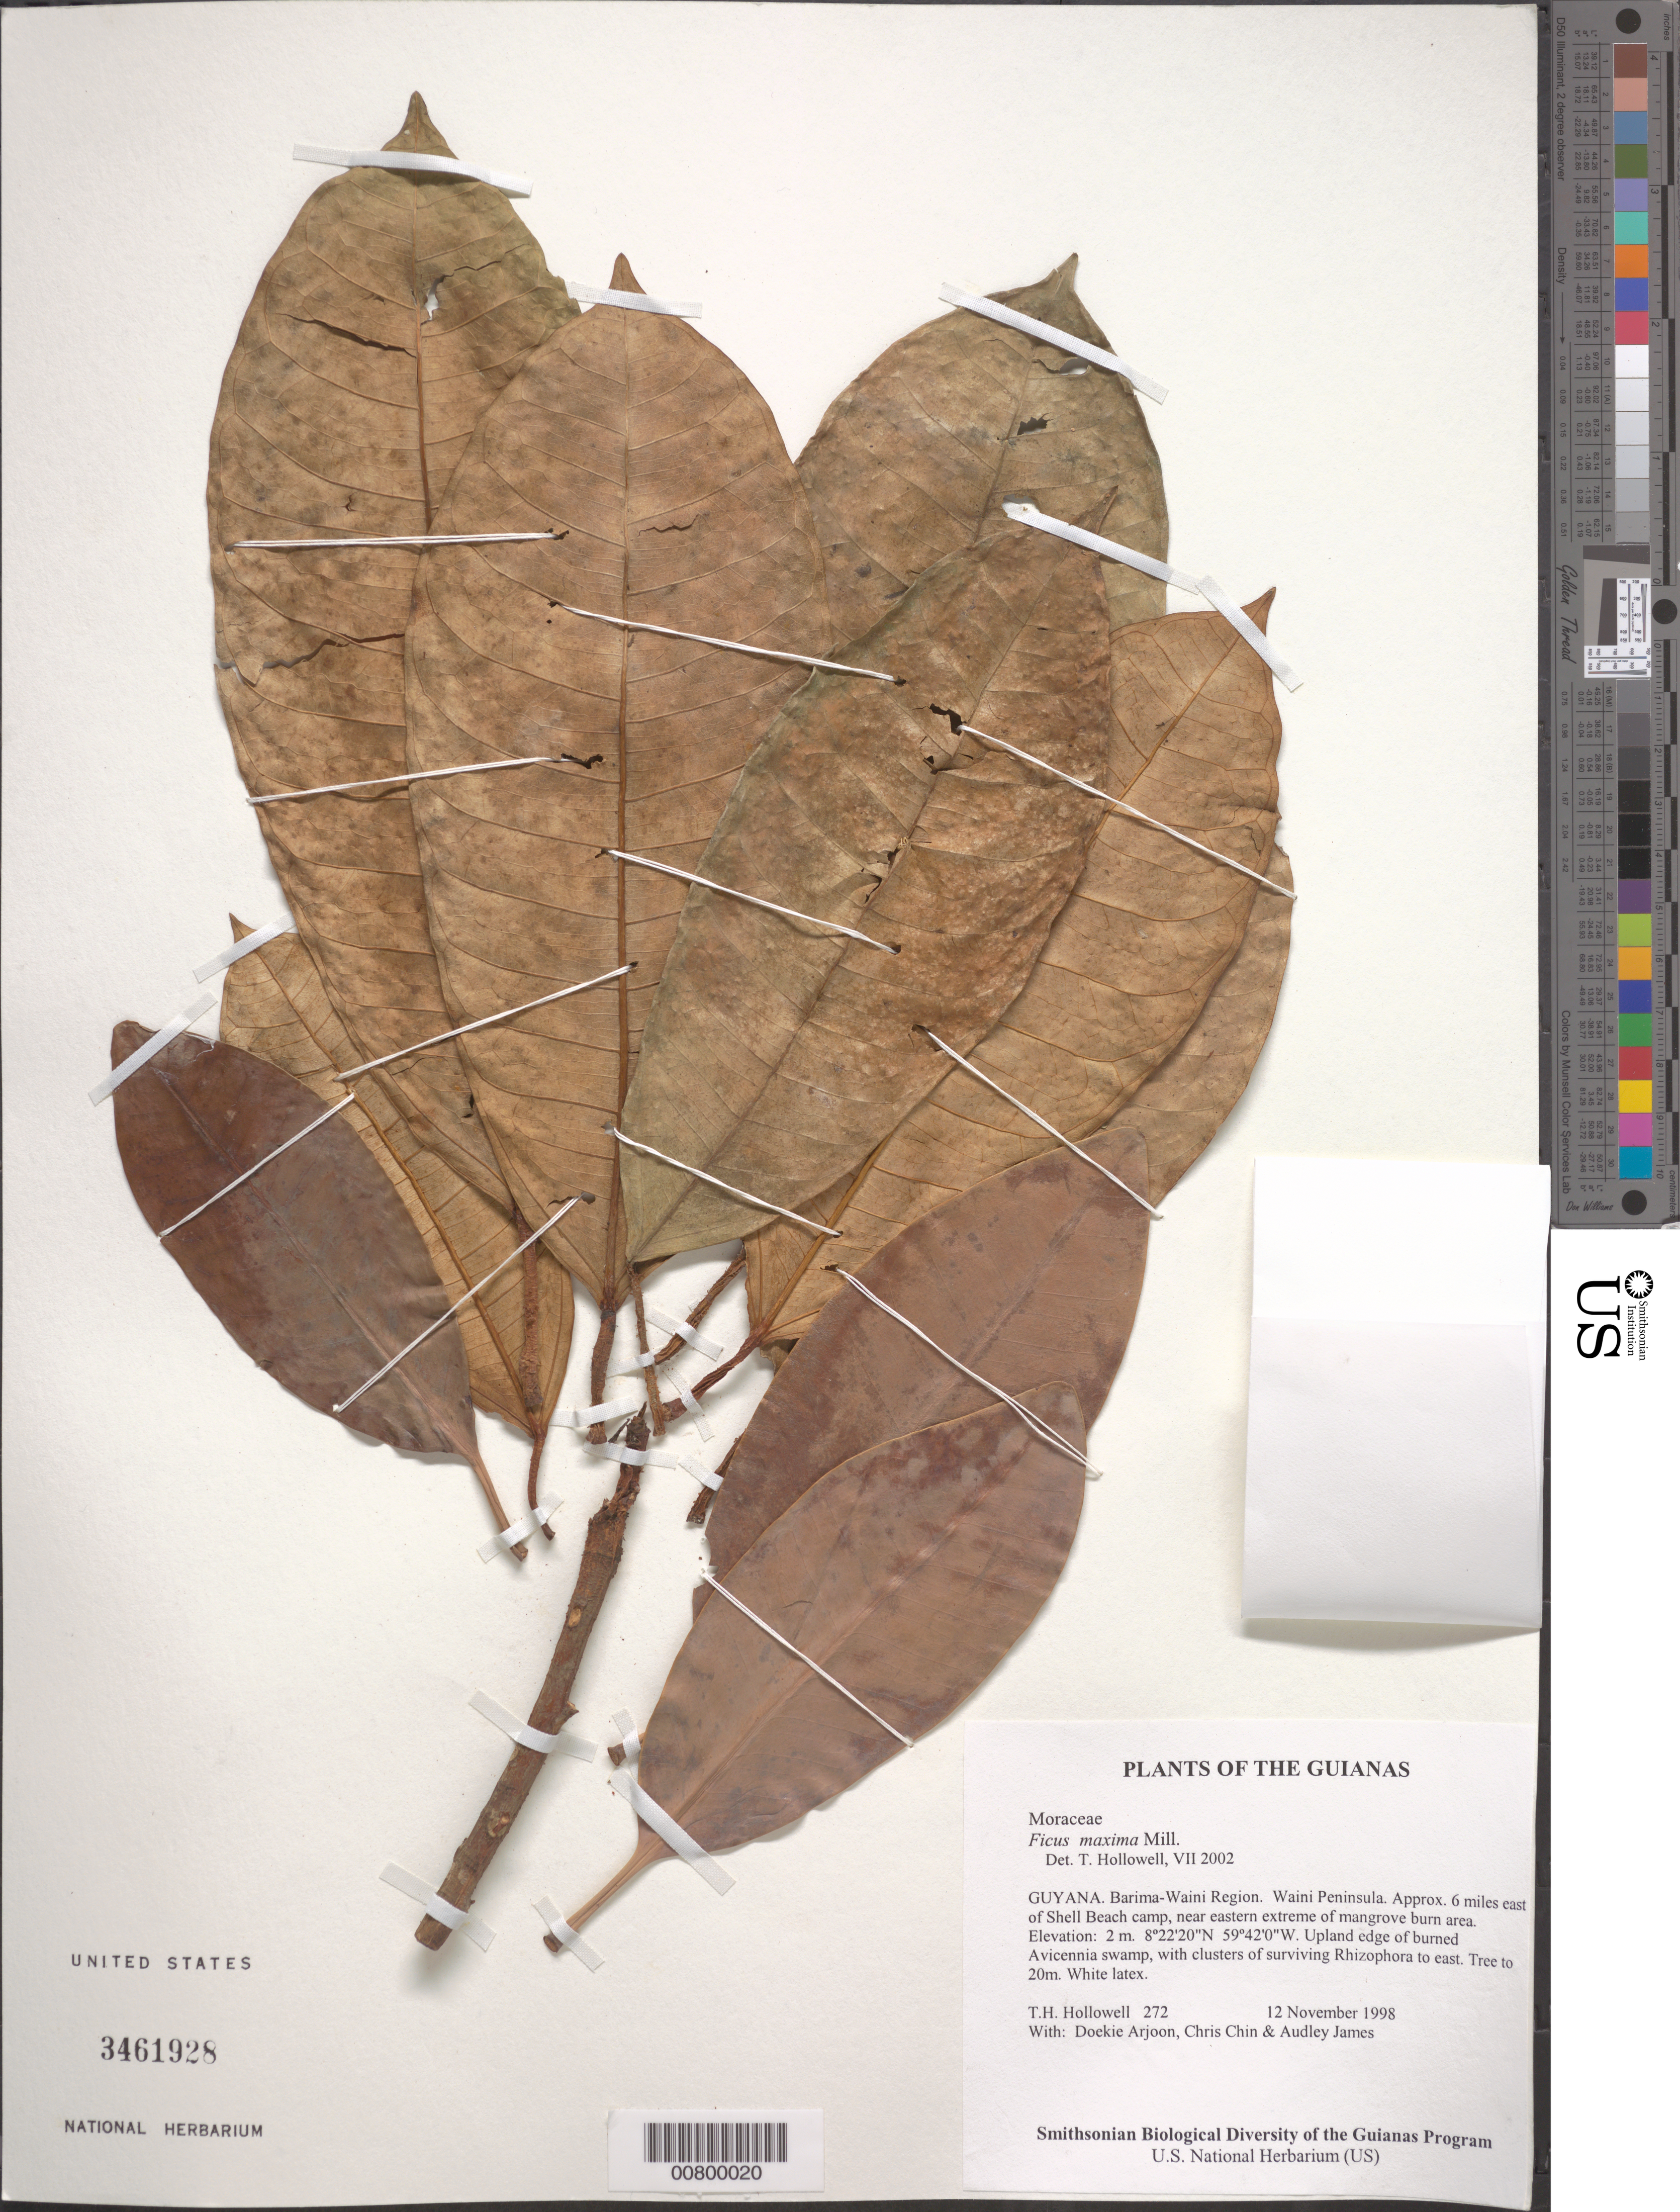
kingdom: Plantae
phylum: Tracheophyta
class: Magnoliopsida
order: Rosales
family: Moraceae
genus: Ficus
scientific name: Ficus maxima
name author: Mill.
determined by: Berg, C. C.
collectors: T. Hollowell, D. Arjoon, C. Chin & A. James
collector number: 272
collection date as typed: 12 November 1998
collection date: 1998-11-12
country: Guyana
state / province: Barima-Waini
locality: Waini Peninsula. Approx. 6 miles east of Shell Beach camp, near eastern extreme of mangrove burn area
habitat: Upland edge of burned Avicennia swamp, with clusters of surviving Rhizophora to east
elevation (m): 2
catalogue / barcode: US 3461928